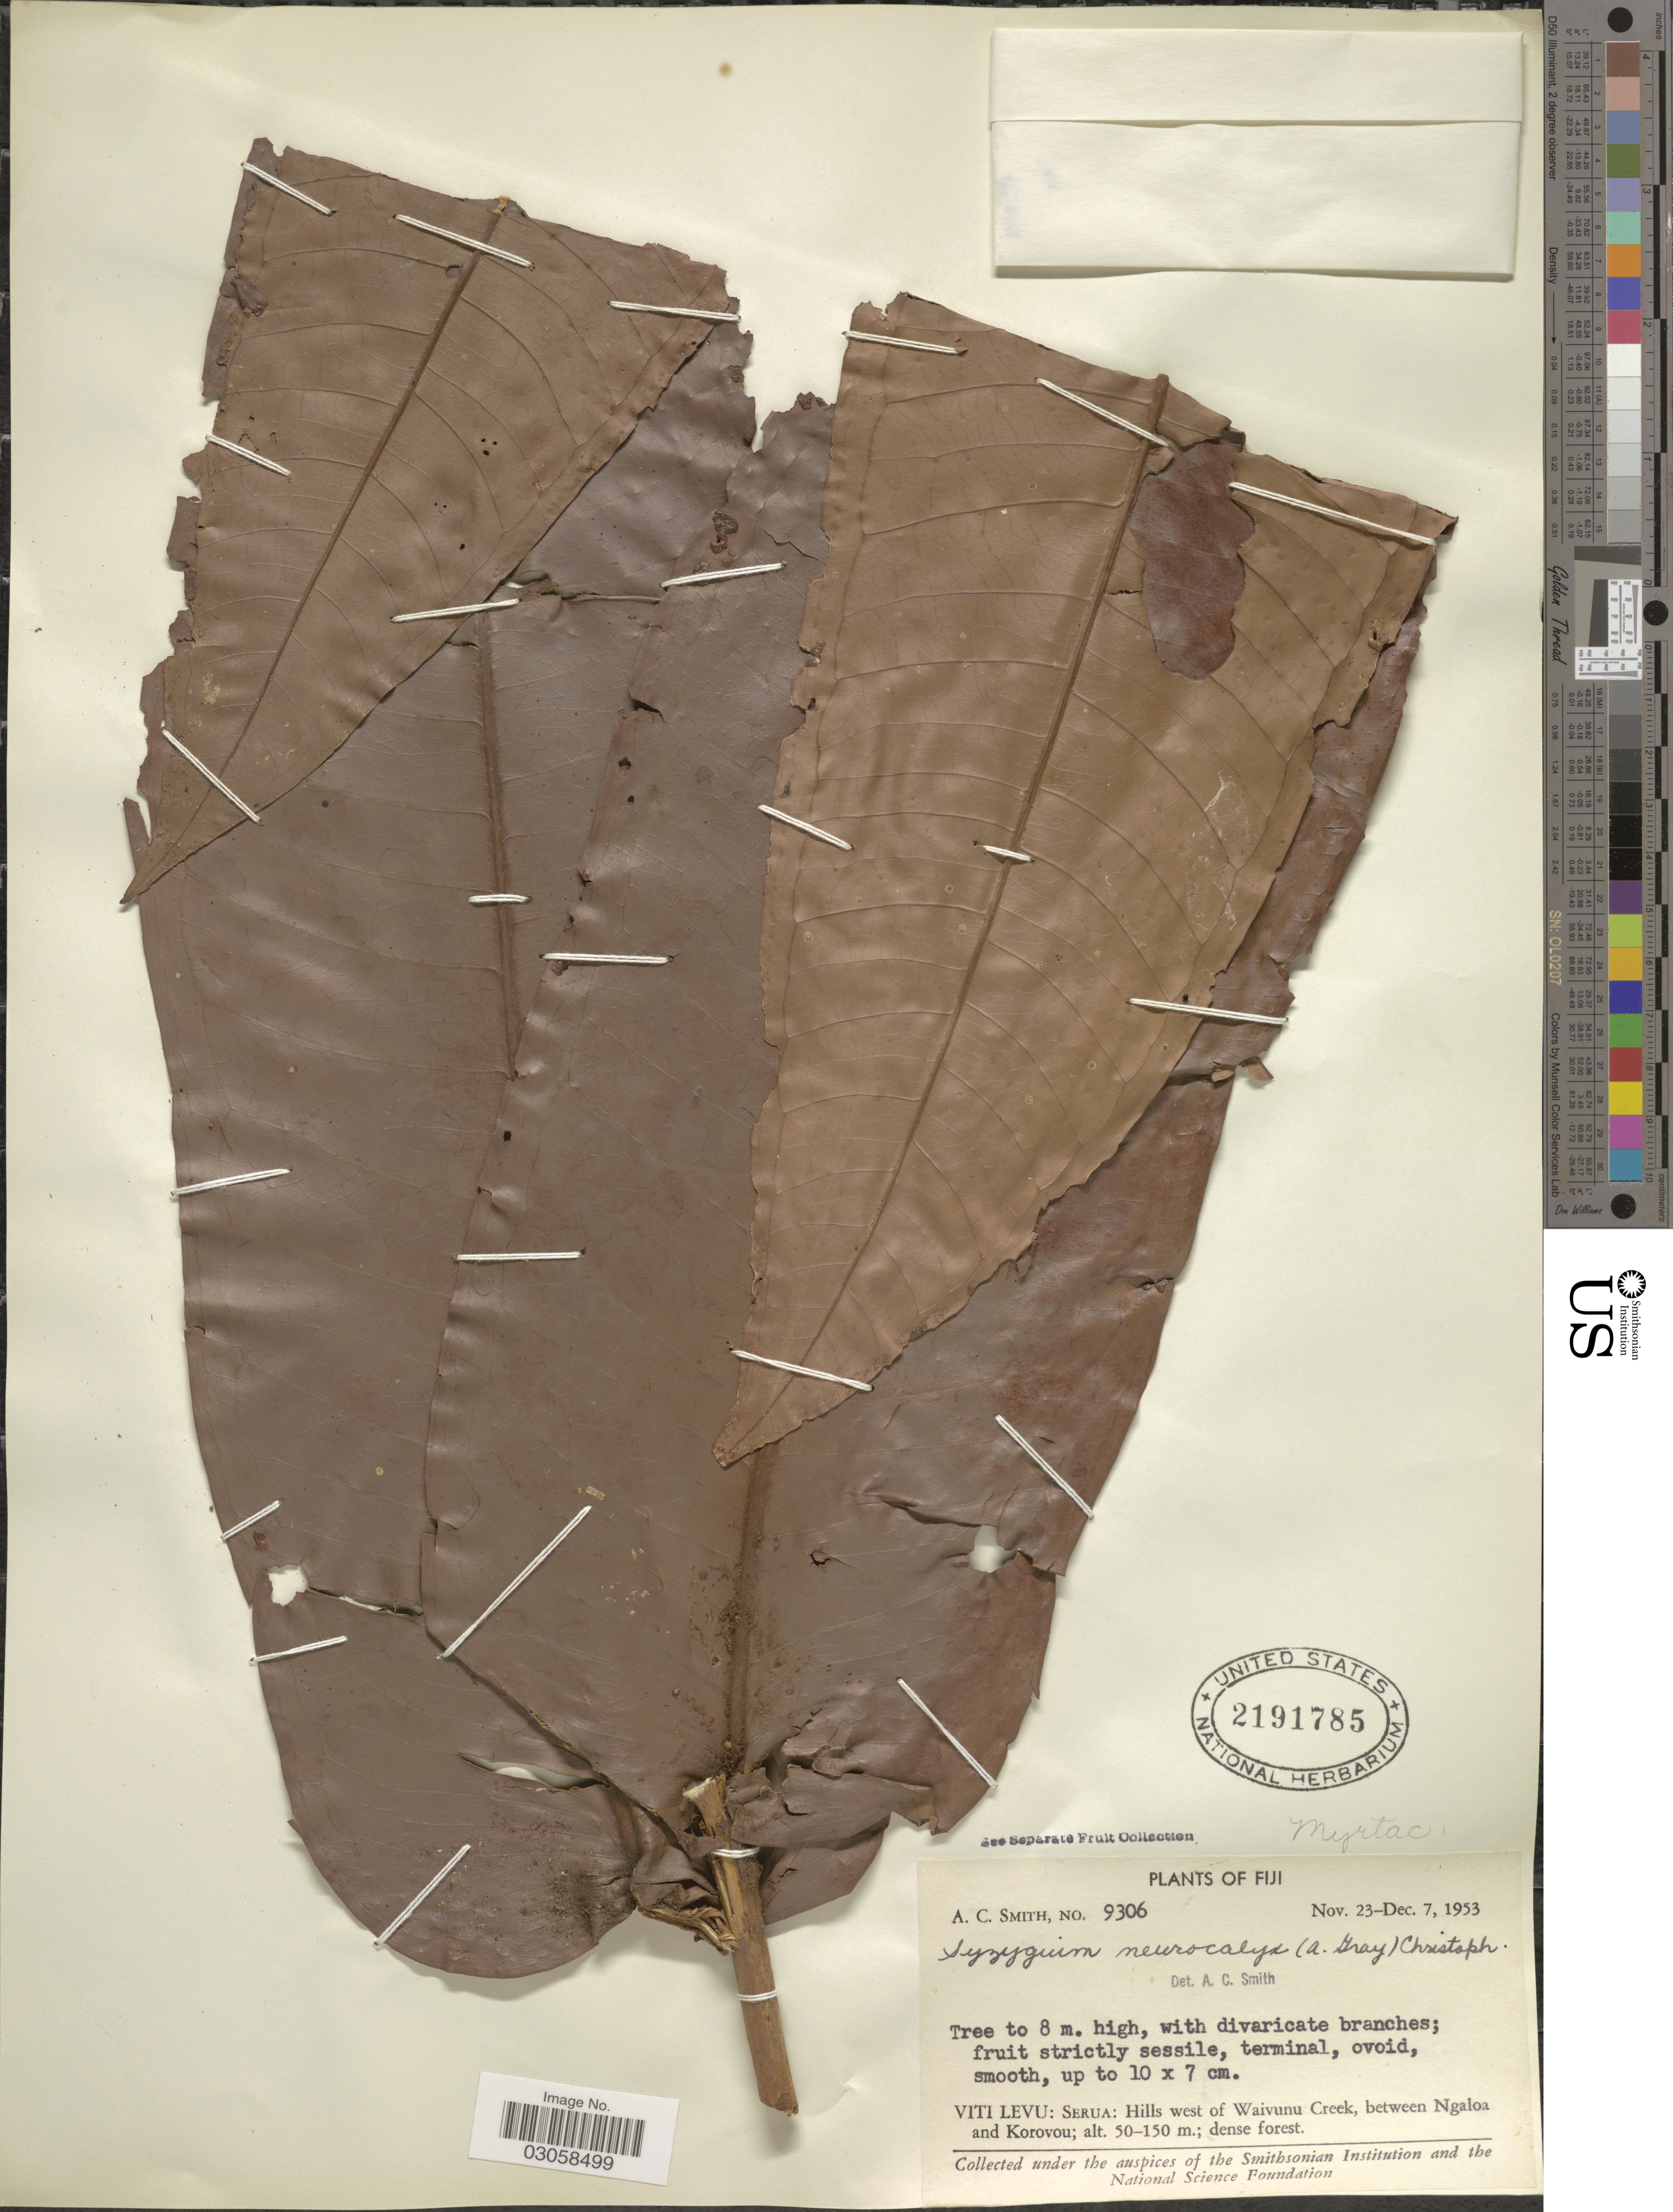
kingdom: Plantae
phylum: Tracheophyta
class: Magnoliopsida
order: Myrtales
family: Myrtaceae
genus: Syzygium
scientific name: Syzygium neurocalyx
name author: (A. Gray) Christoph.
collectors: A. C. Smith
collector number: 9306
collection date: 1953-11-23/1953-12-07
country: Fiji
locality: Viti Levu: Serua: Hills west of Waivunu Creek, between Ngaloa and Korovou.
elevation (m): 50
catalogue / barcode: US 2191785